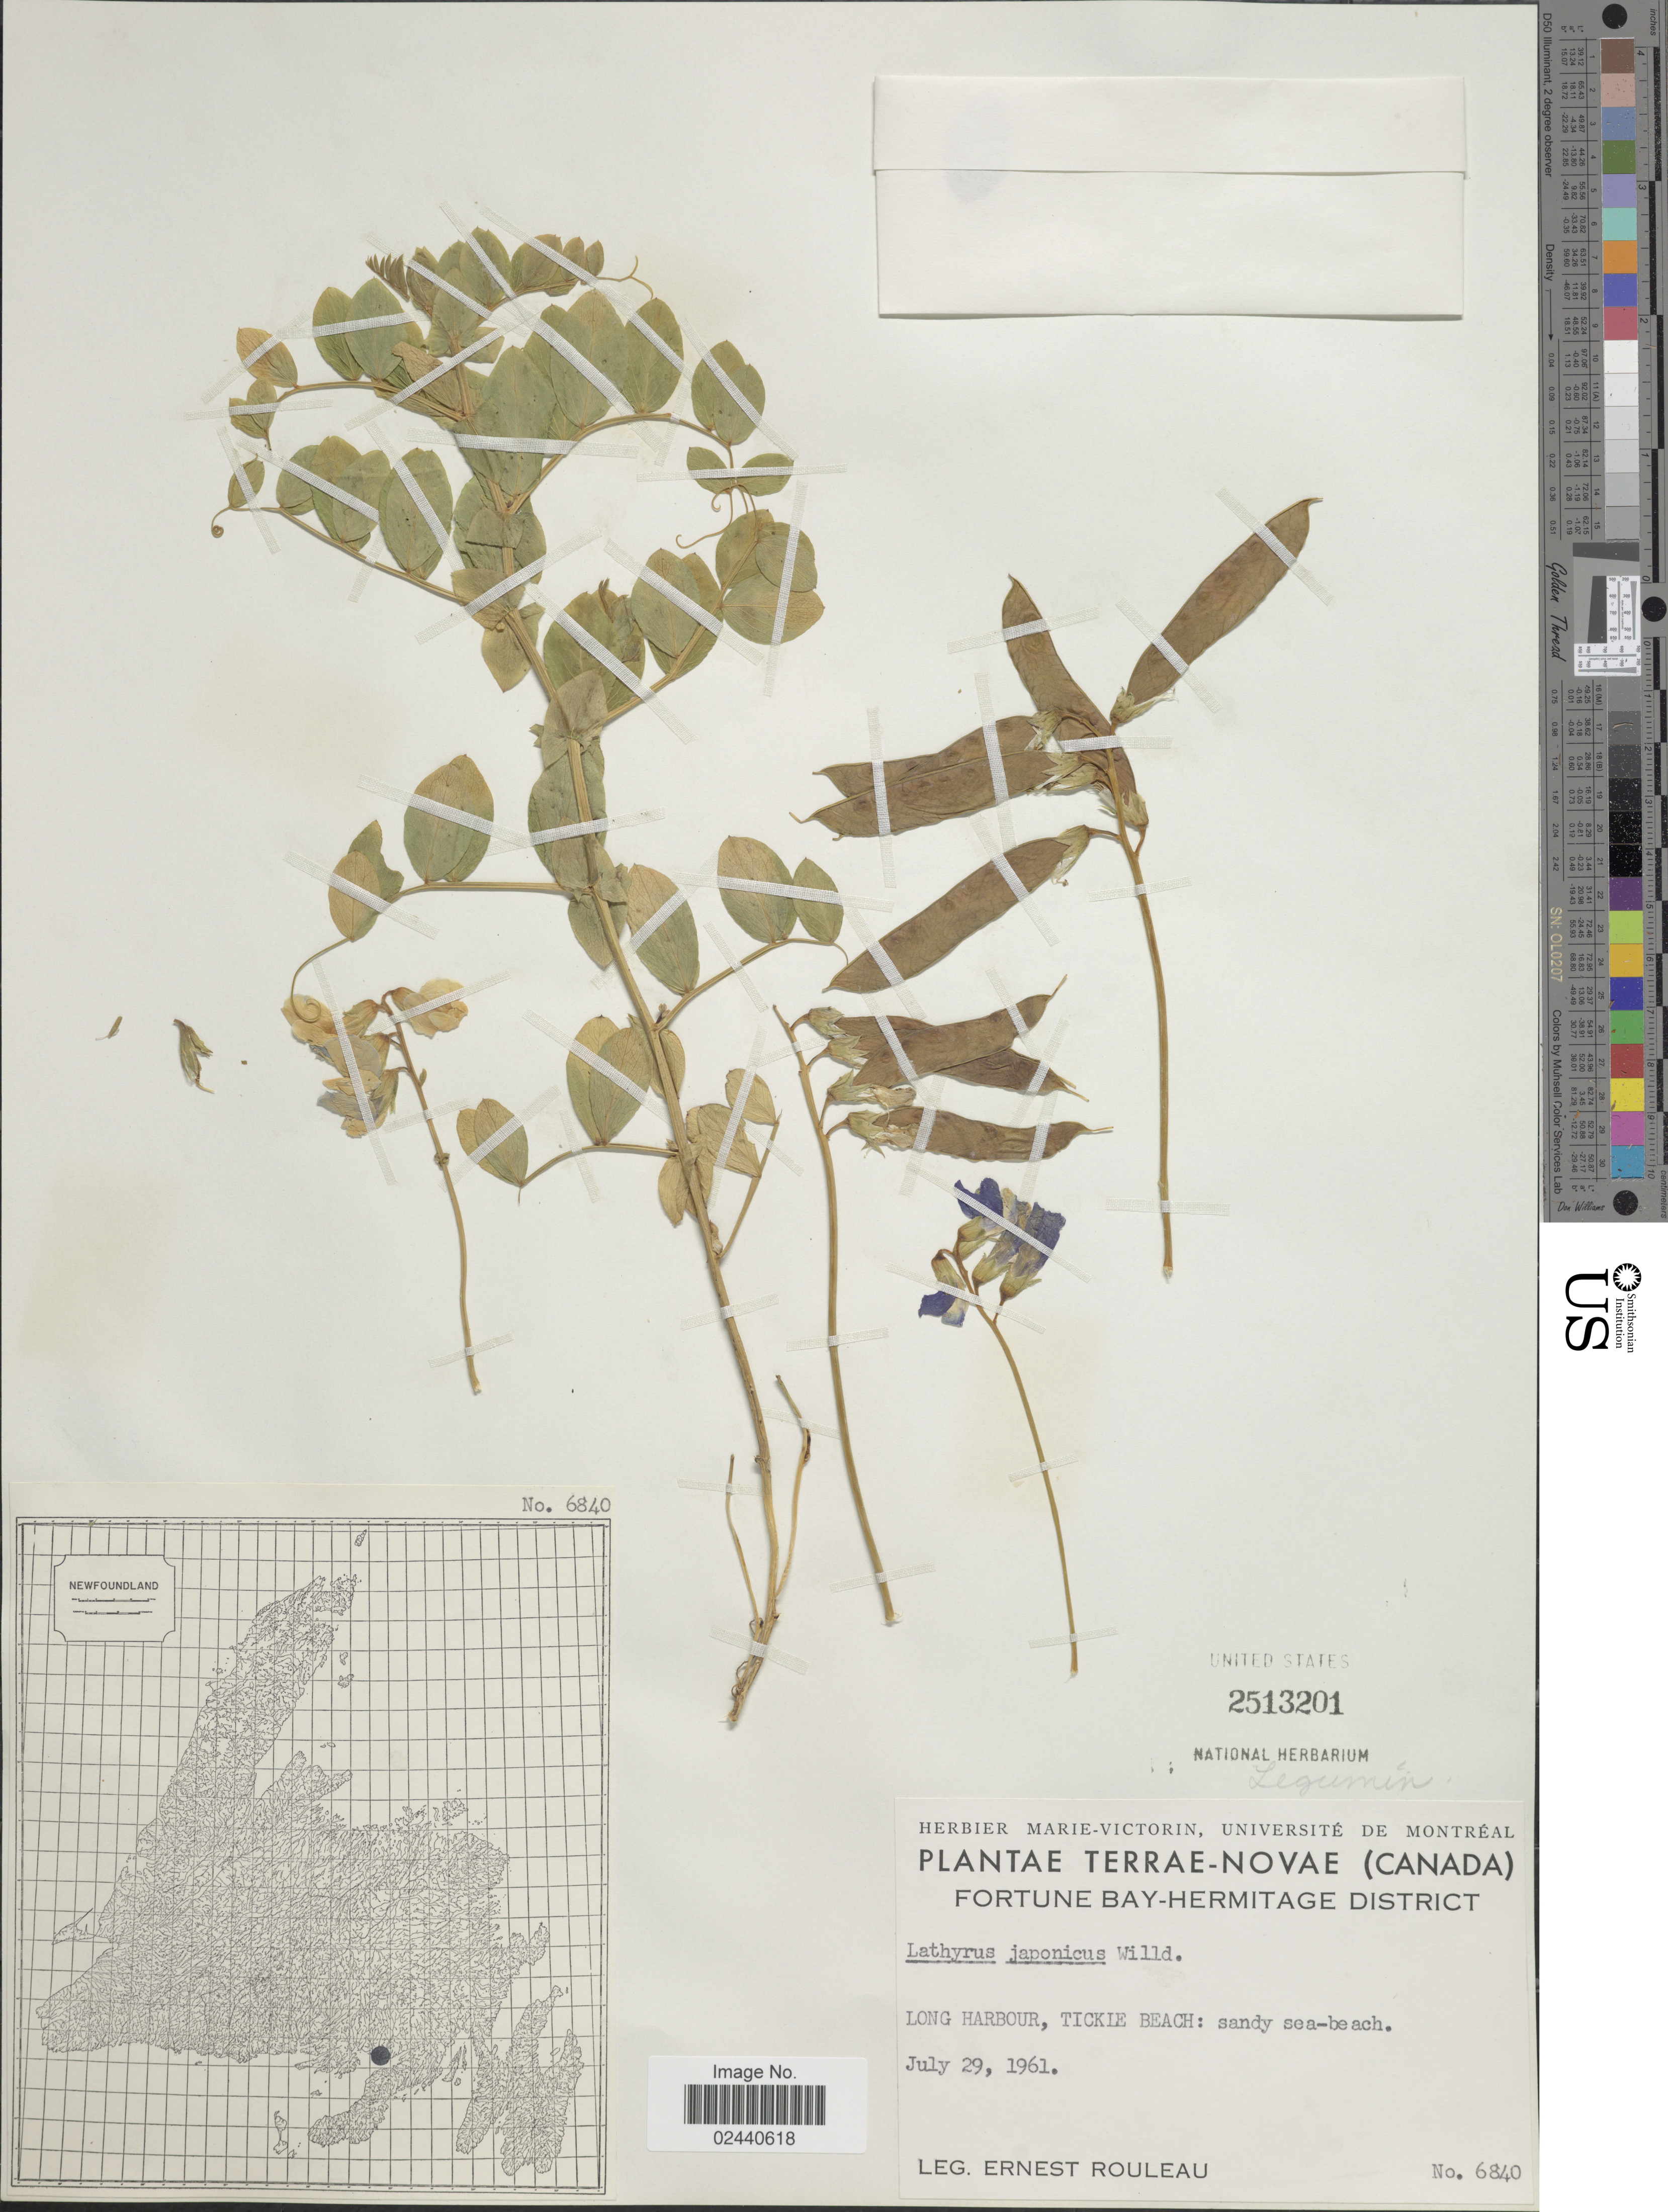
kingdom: Plantae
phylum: Tracheophyta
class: Magnoliopsida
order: Fabales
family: Fabaceae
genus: Lathyrus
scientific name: Lathyrus japonicus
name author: Willd.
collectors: E. Rouleau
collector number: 6840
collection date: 1961-07-29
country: Canada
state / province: Newfoundland and Labrador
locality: Terrae-Novae, Fortune Bay-Hermitage District, Long Harbour, Tickle Beach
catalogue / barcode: US 2513201